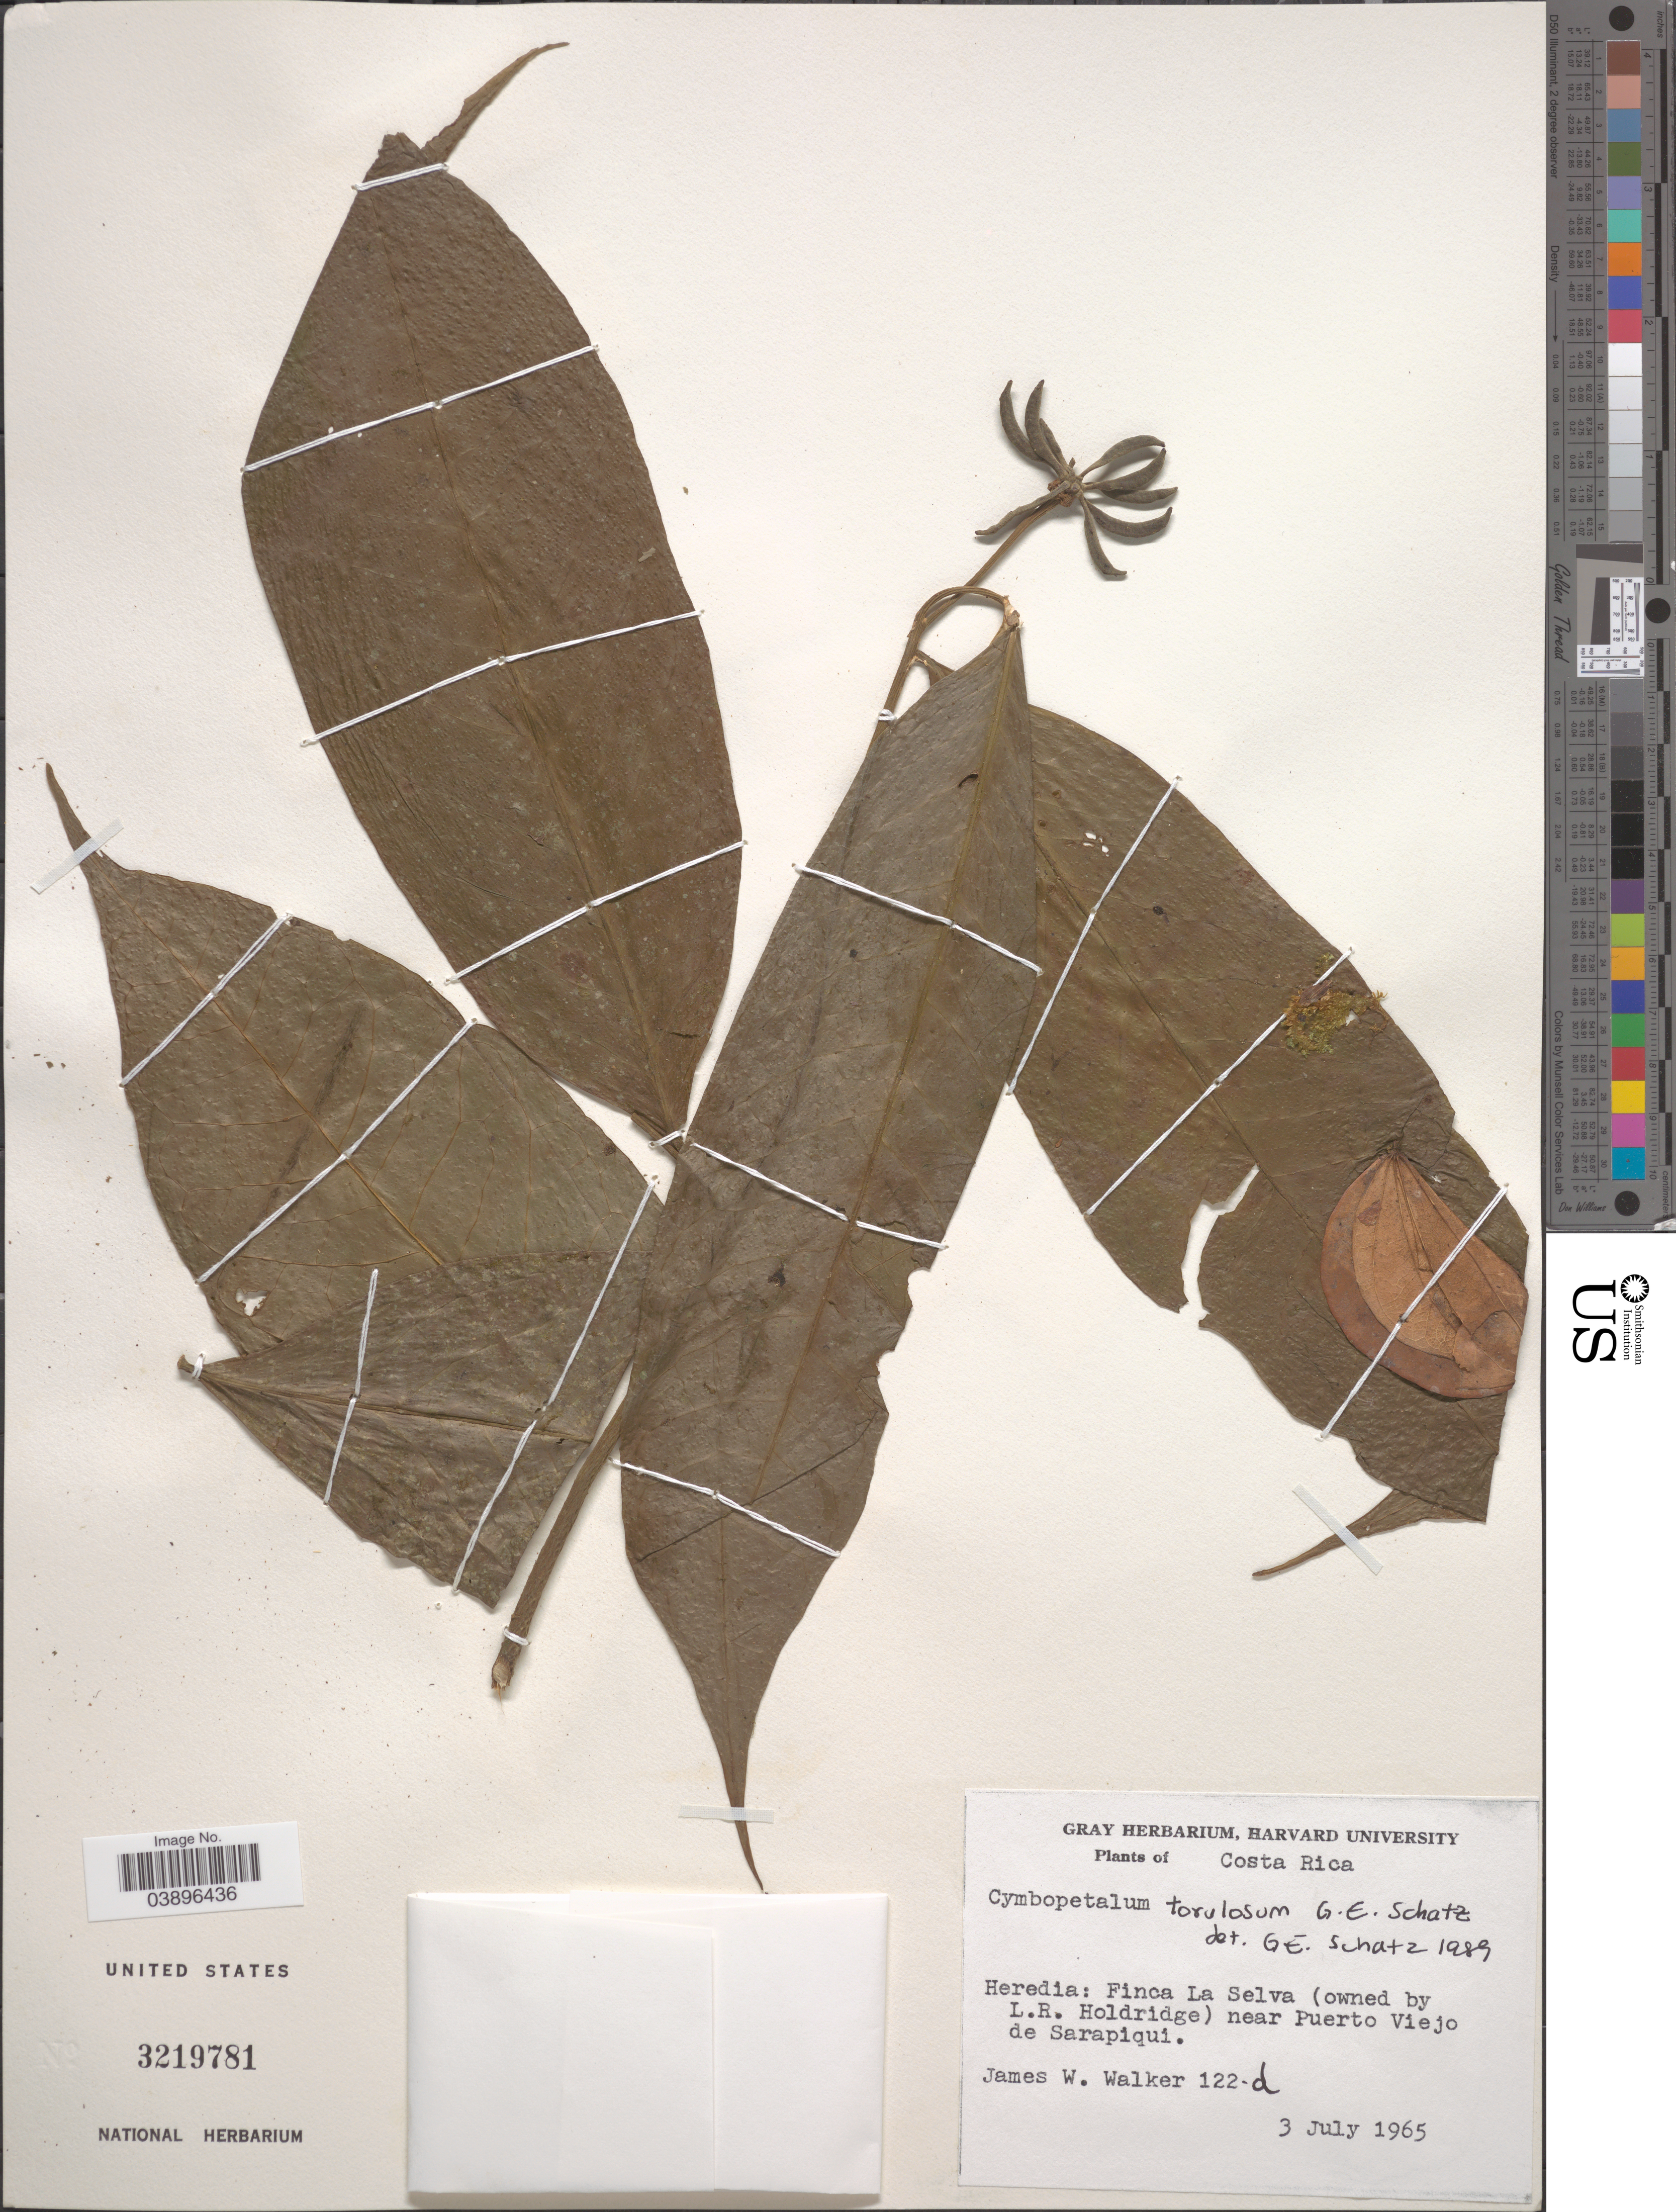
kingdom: Plantae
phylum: Tracheophyta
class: Magnoliopsida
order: Magnoliales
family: Annonaceae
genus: Cymbopetalum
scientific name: Cymbopetalum torulosum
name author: G.E. Schatz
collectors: J. W. Walker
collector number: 122-d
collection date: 1965-07-03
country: Costa Rica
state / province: Heredia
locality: Finca La Selva (owned by L.R. Holdridge) near Puerto Viejo de Sarapiqui.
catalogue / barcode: US 3219781